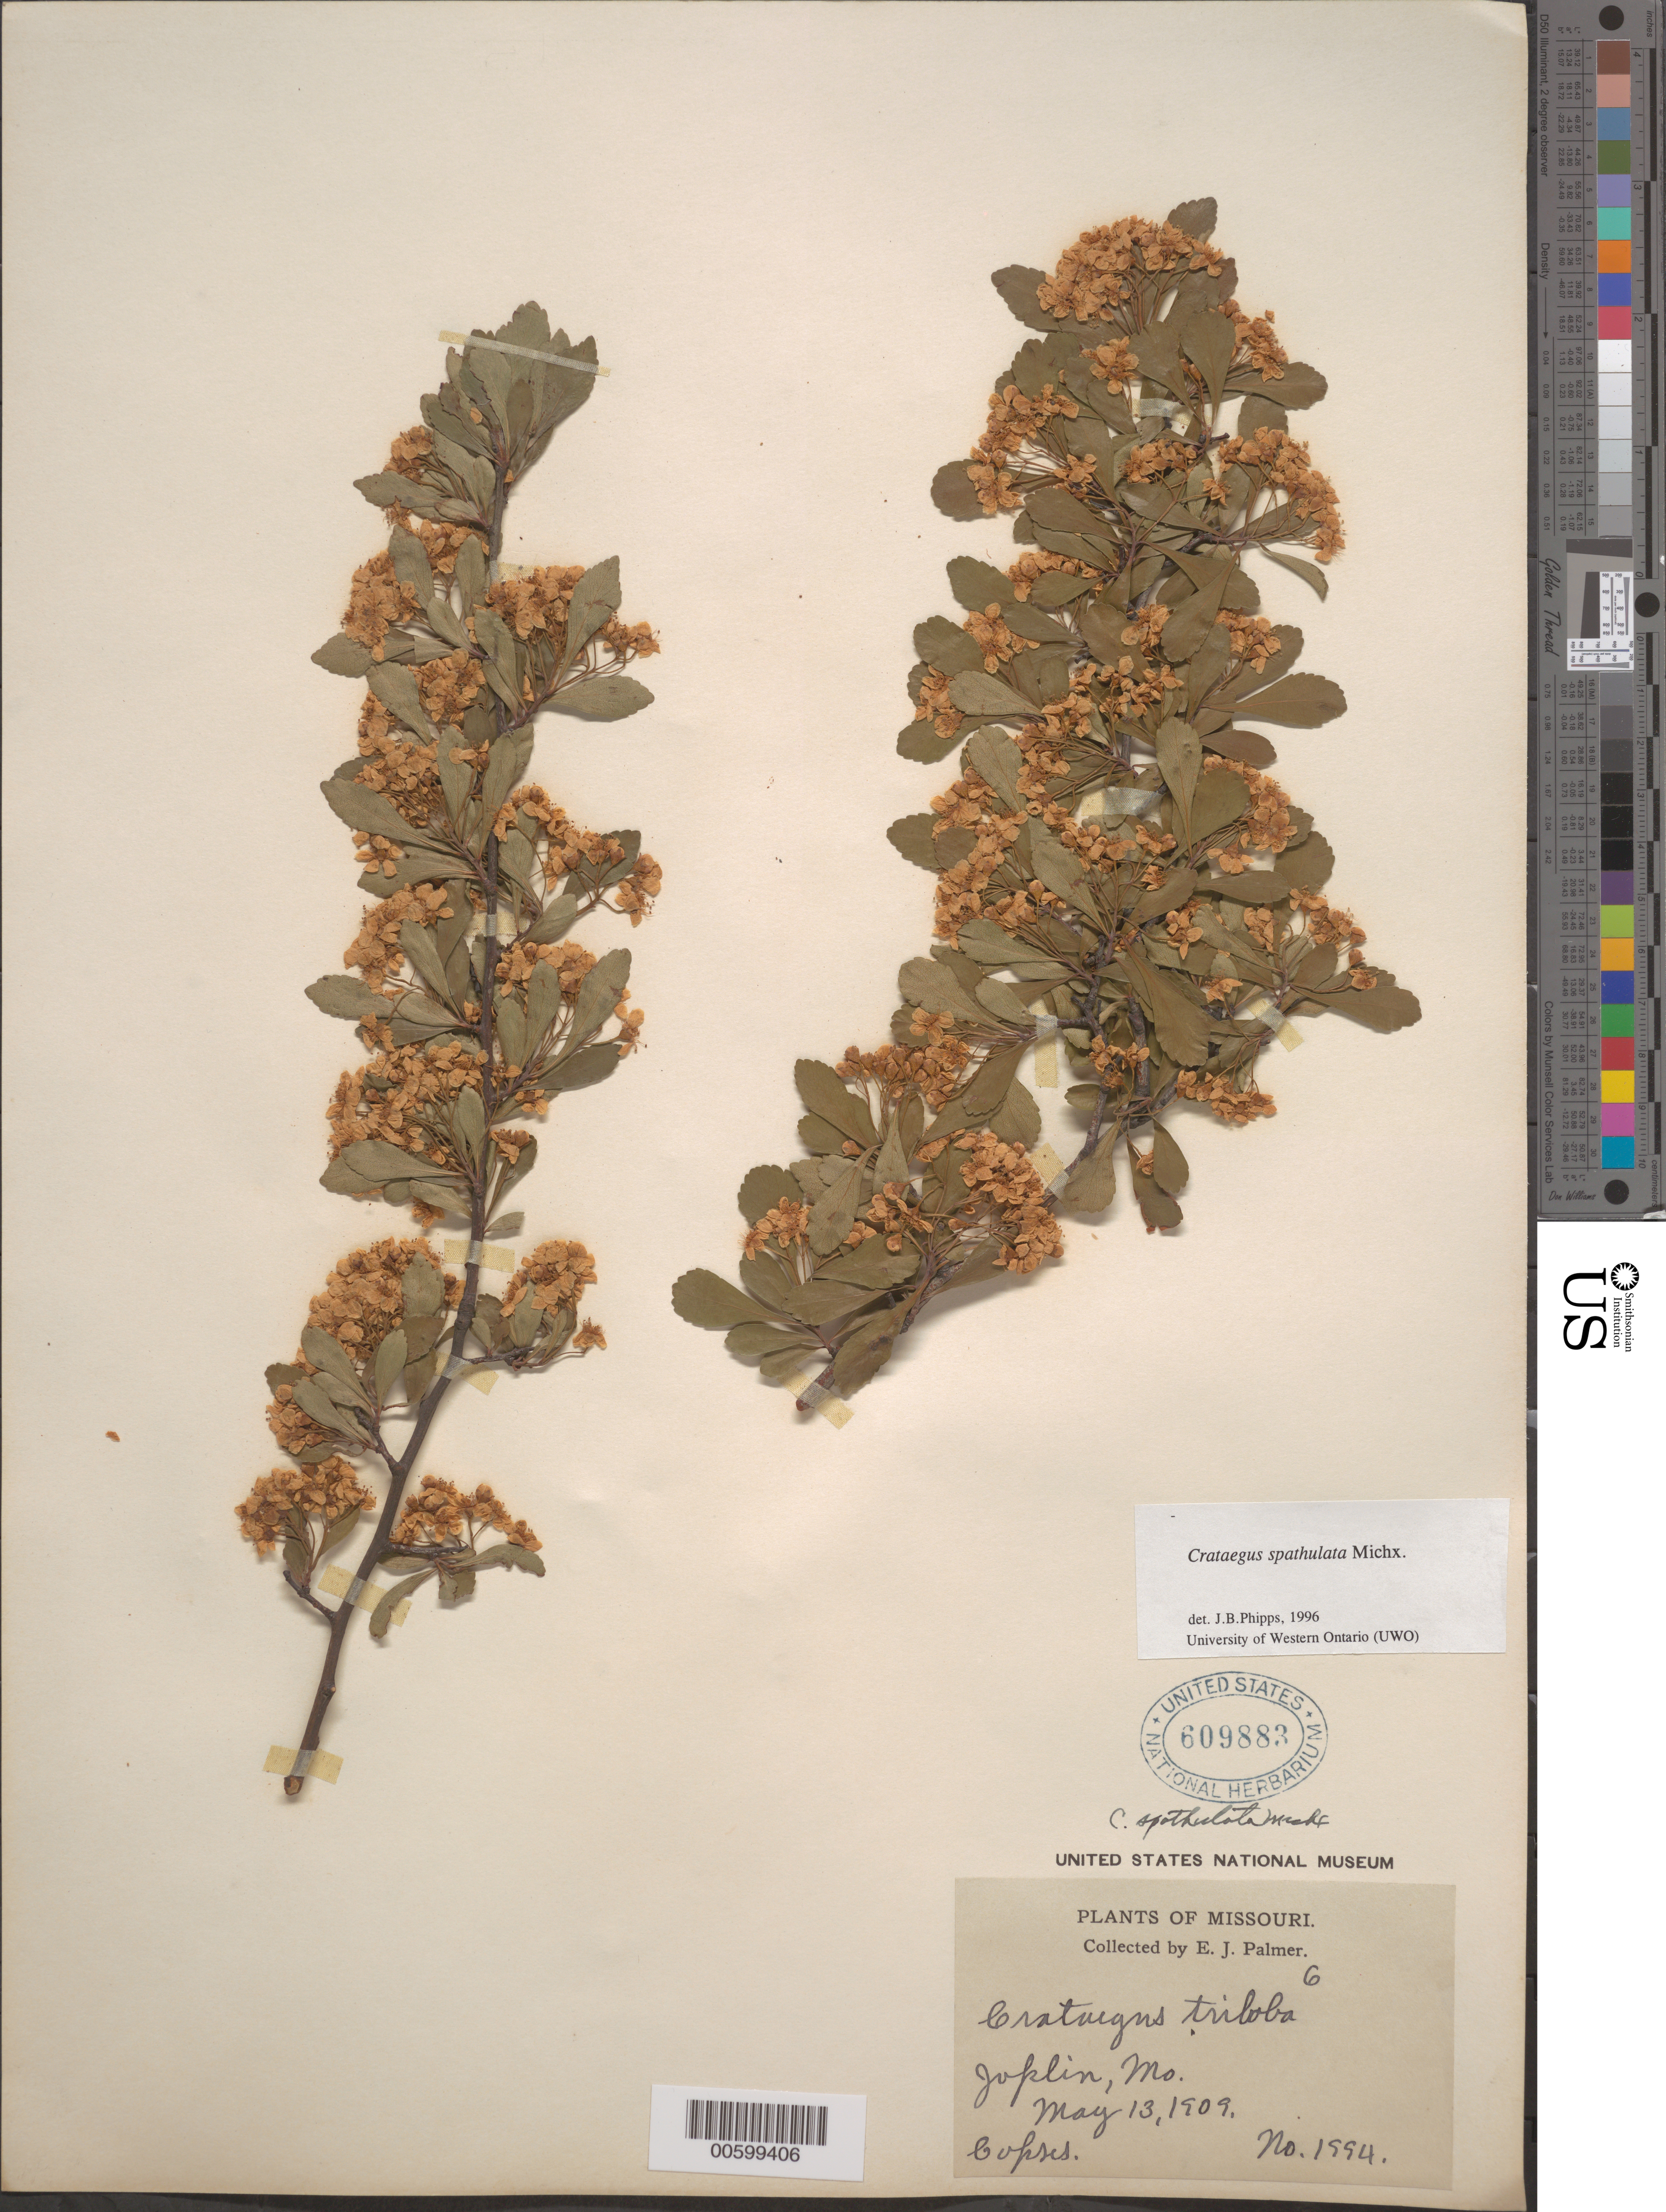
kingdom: Plantae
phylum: Tracheophyta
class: Magnoliopsida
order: Rosales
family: Rosaceae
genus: Crataegus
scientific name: Crataegus spathulata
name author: Michx.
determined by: Phipps, James B., (UWO), University of Western Ontario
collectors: E. J. Palmer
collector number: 1994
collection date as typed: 13 May 1909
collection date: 1909-05-13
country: United States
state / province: Missouri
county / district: Jasper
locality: Joplin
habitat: Copses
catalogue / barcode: US 609883